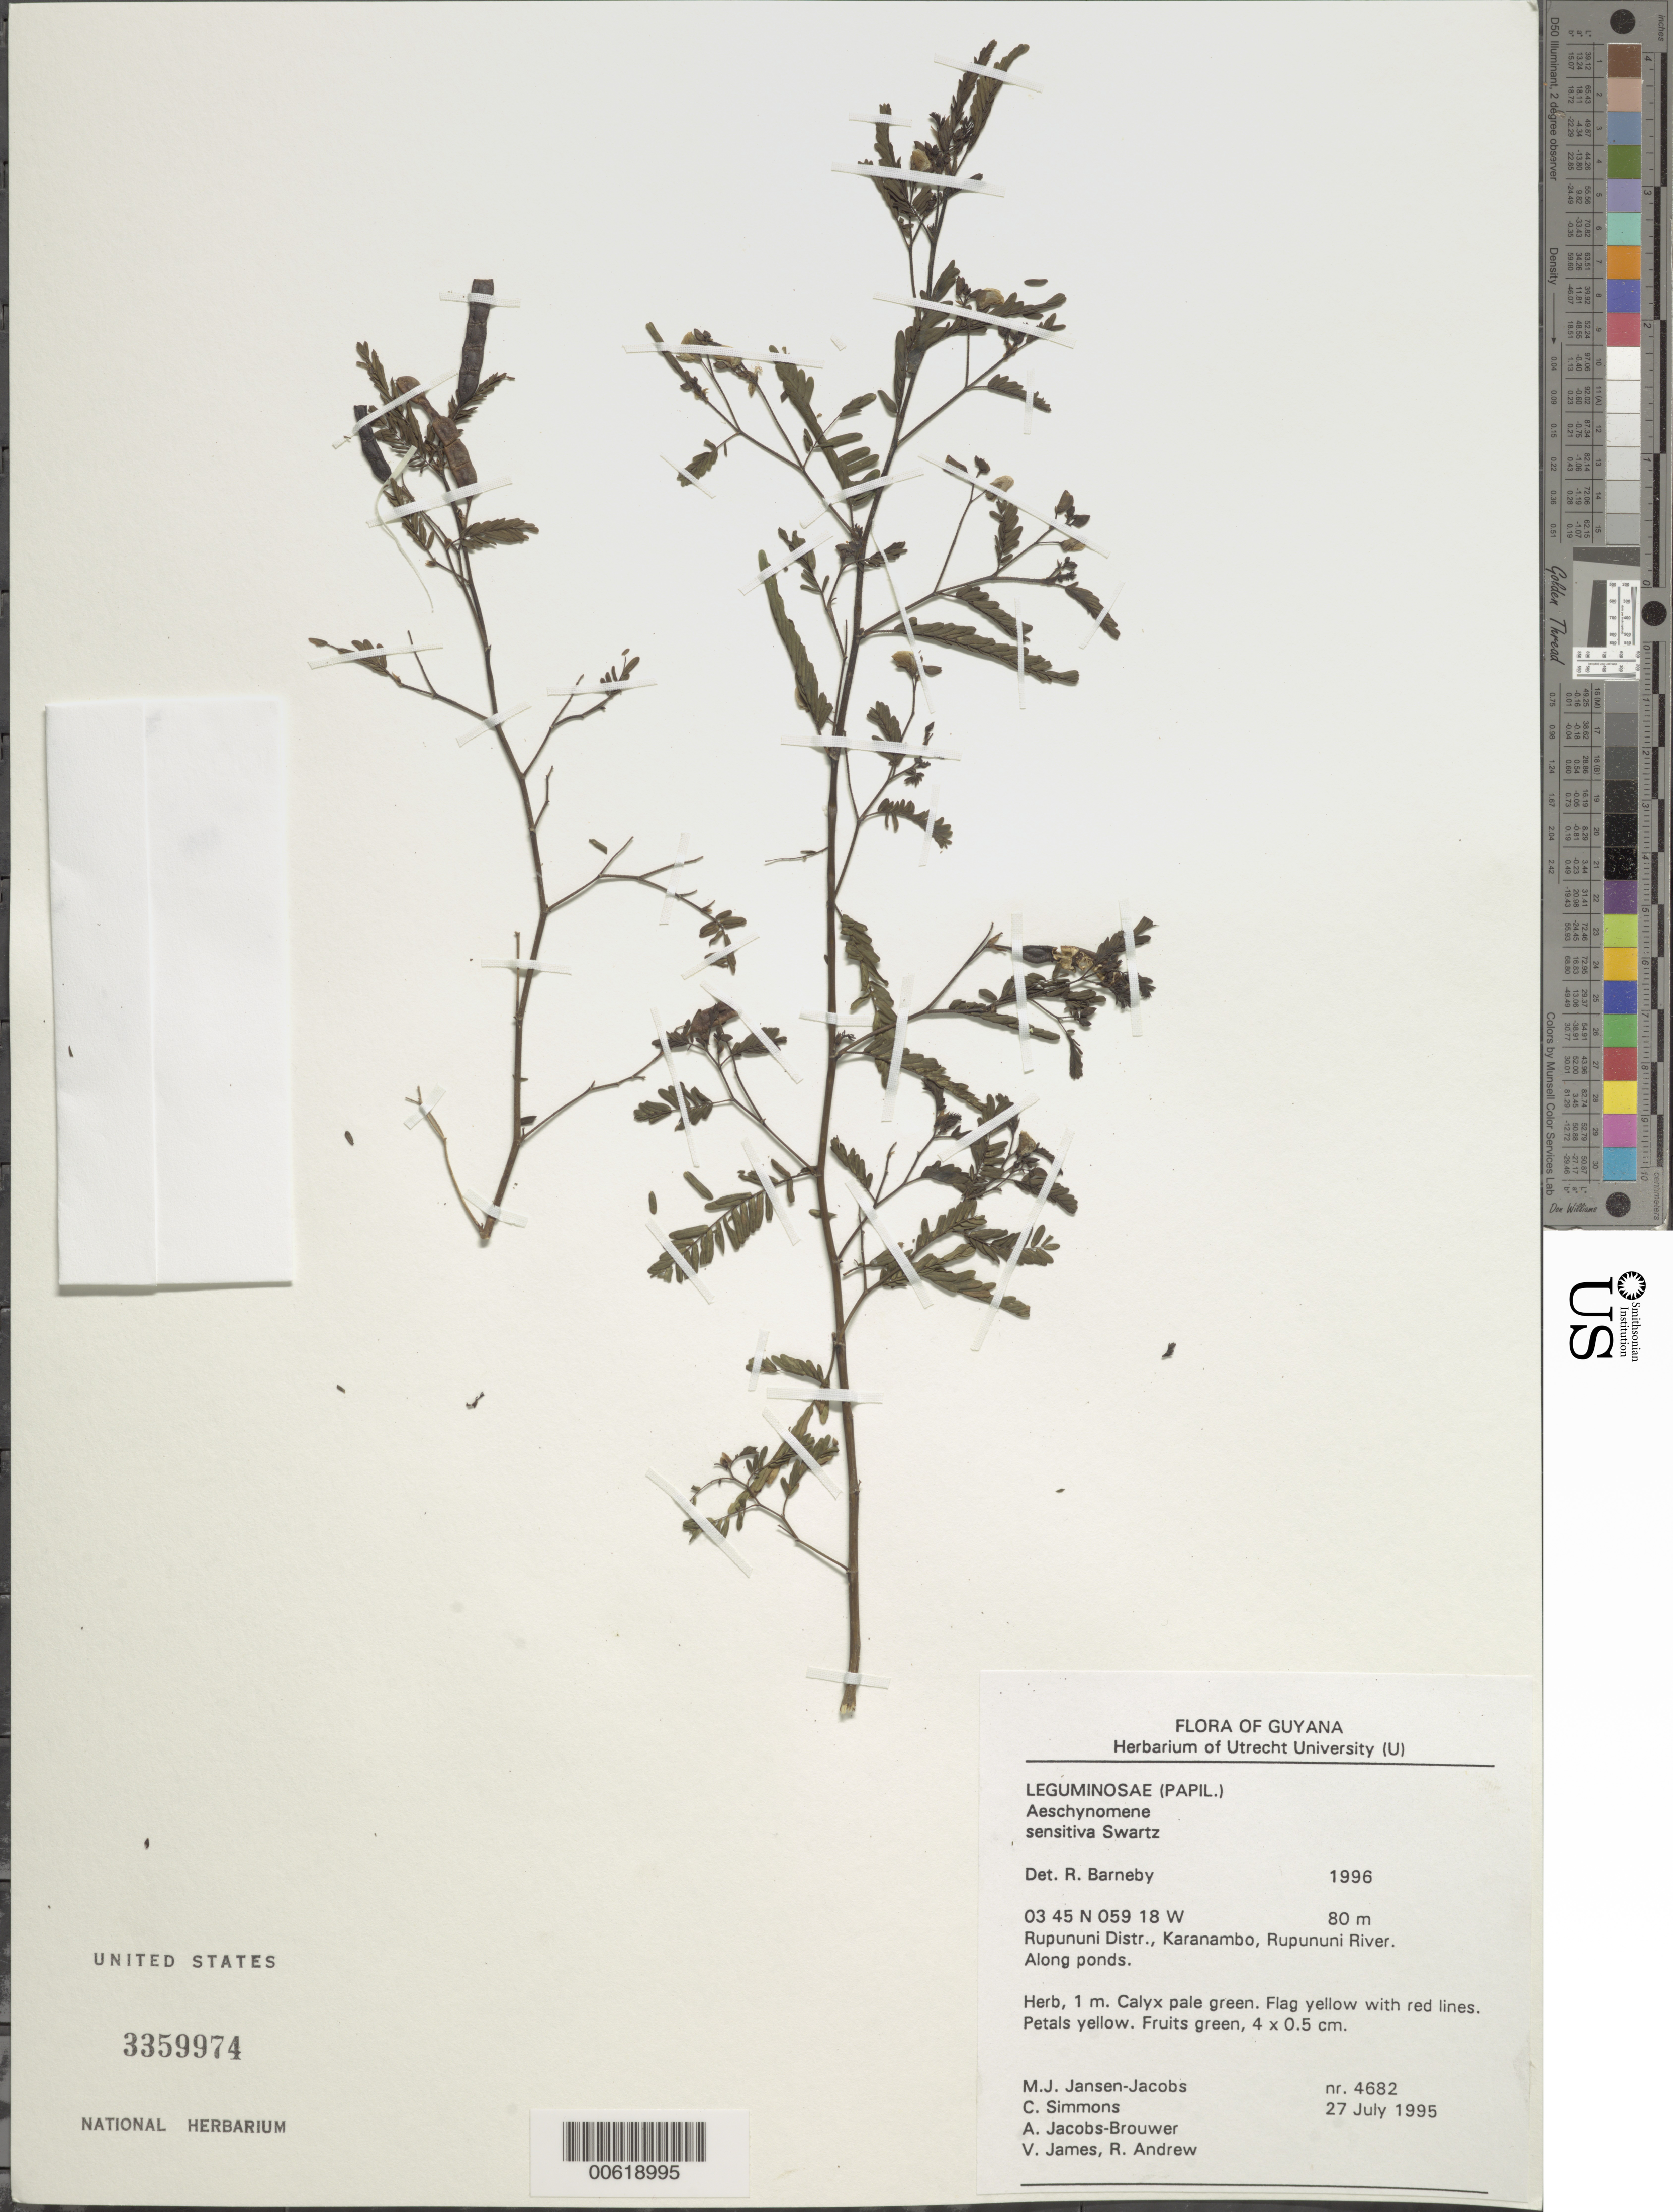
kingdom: Plantae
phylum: Tracheophyta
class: Magnoliopsida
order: Fabales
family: Fabaceae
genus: Aeschynomene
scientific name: Aeschynomene sensitiva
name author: Sw.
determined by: Barneby, Rupert C., (NY)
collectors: M. J. Jansen-Jacobs, C. Simons, A. Jacobs-Brouwer, V. James & R. Andrew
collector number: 4682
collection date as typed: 27-Jul-95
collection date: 1995-07-27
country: Guyana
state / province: U. Takutu-U. Essequibo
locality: Karanambo, Rupununi River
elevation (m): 80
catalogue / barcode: US 3359974